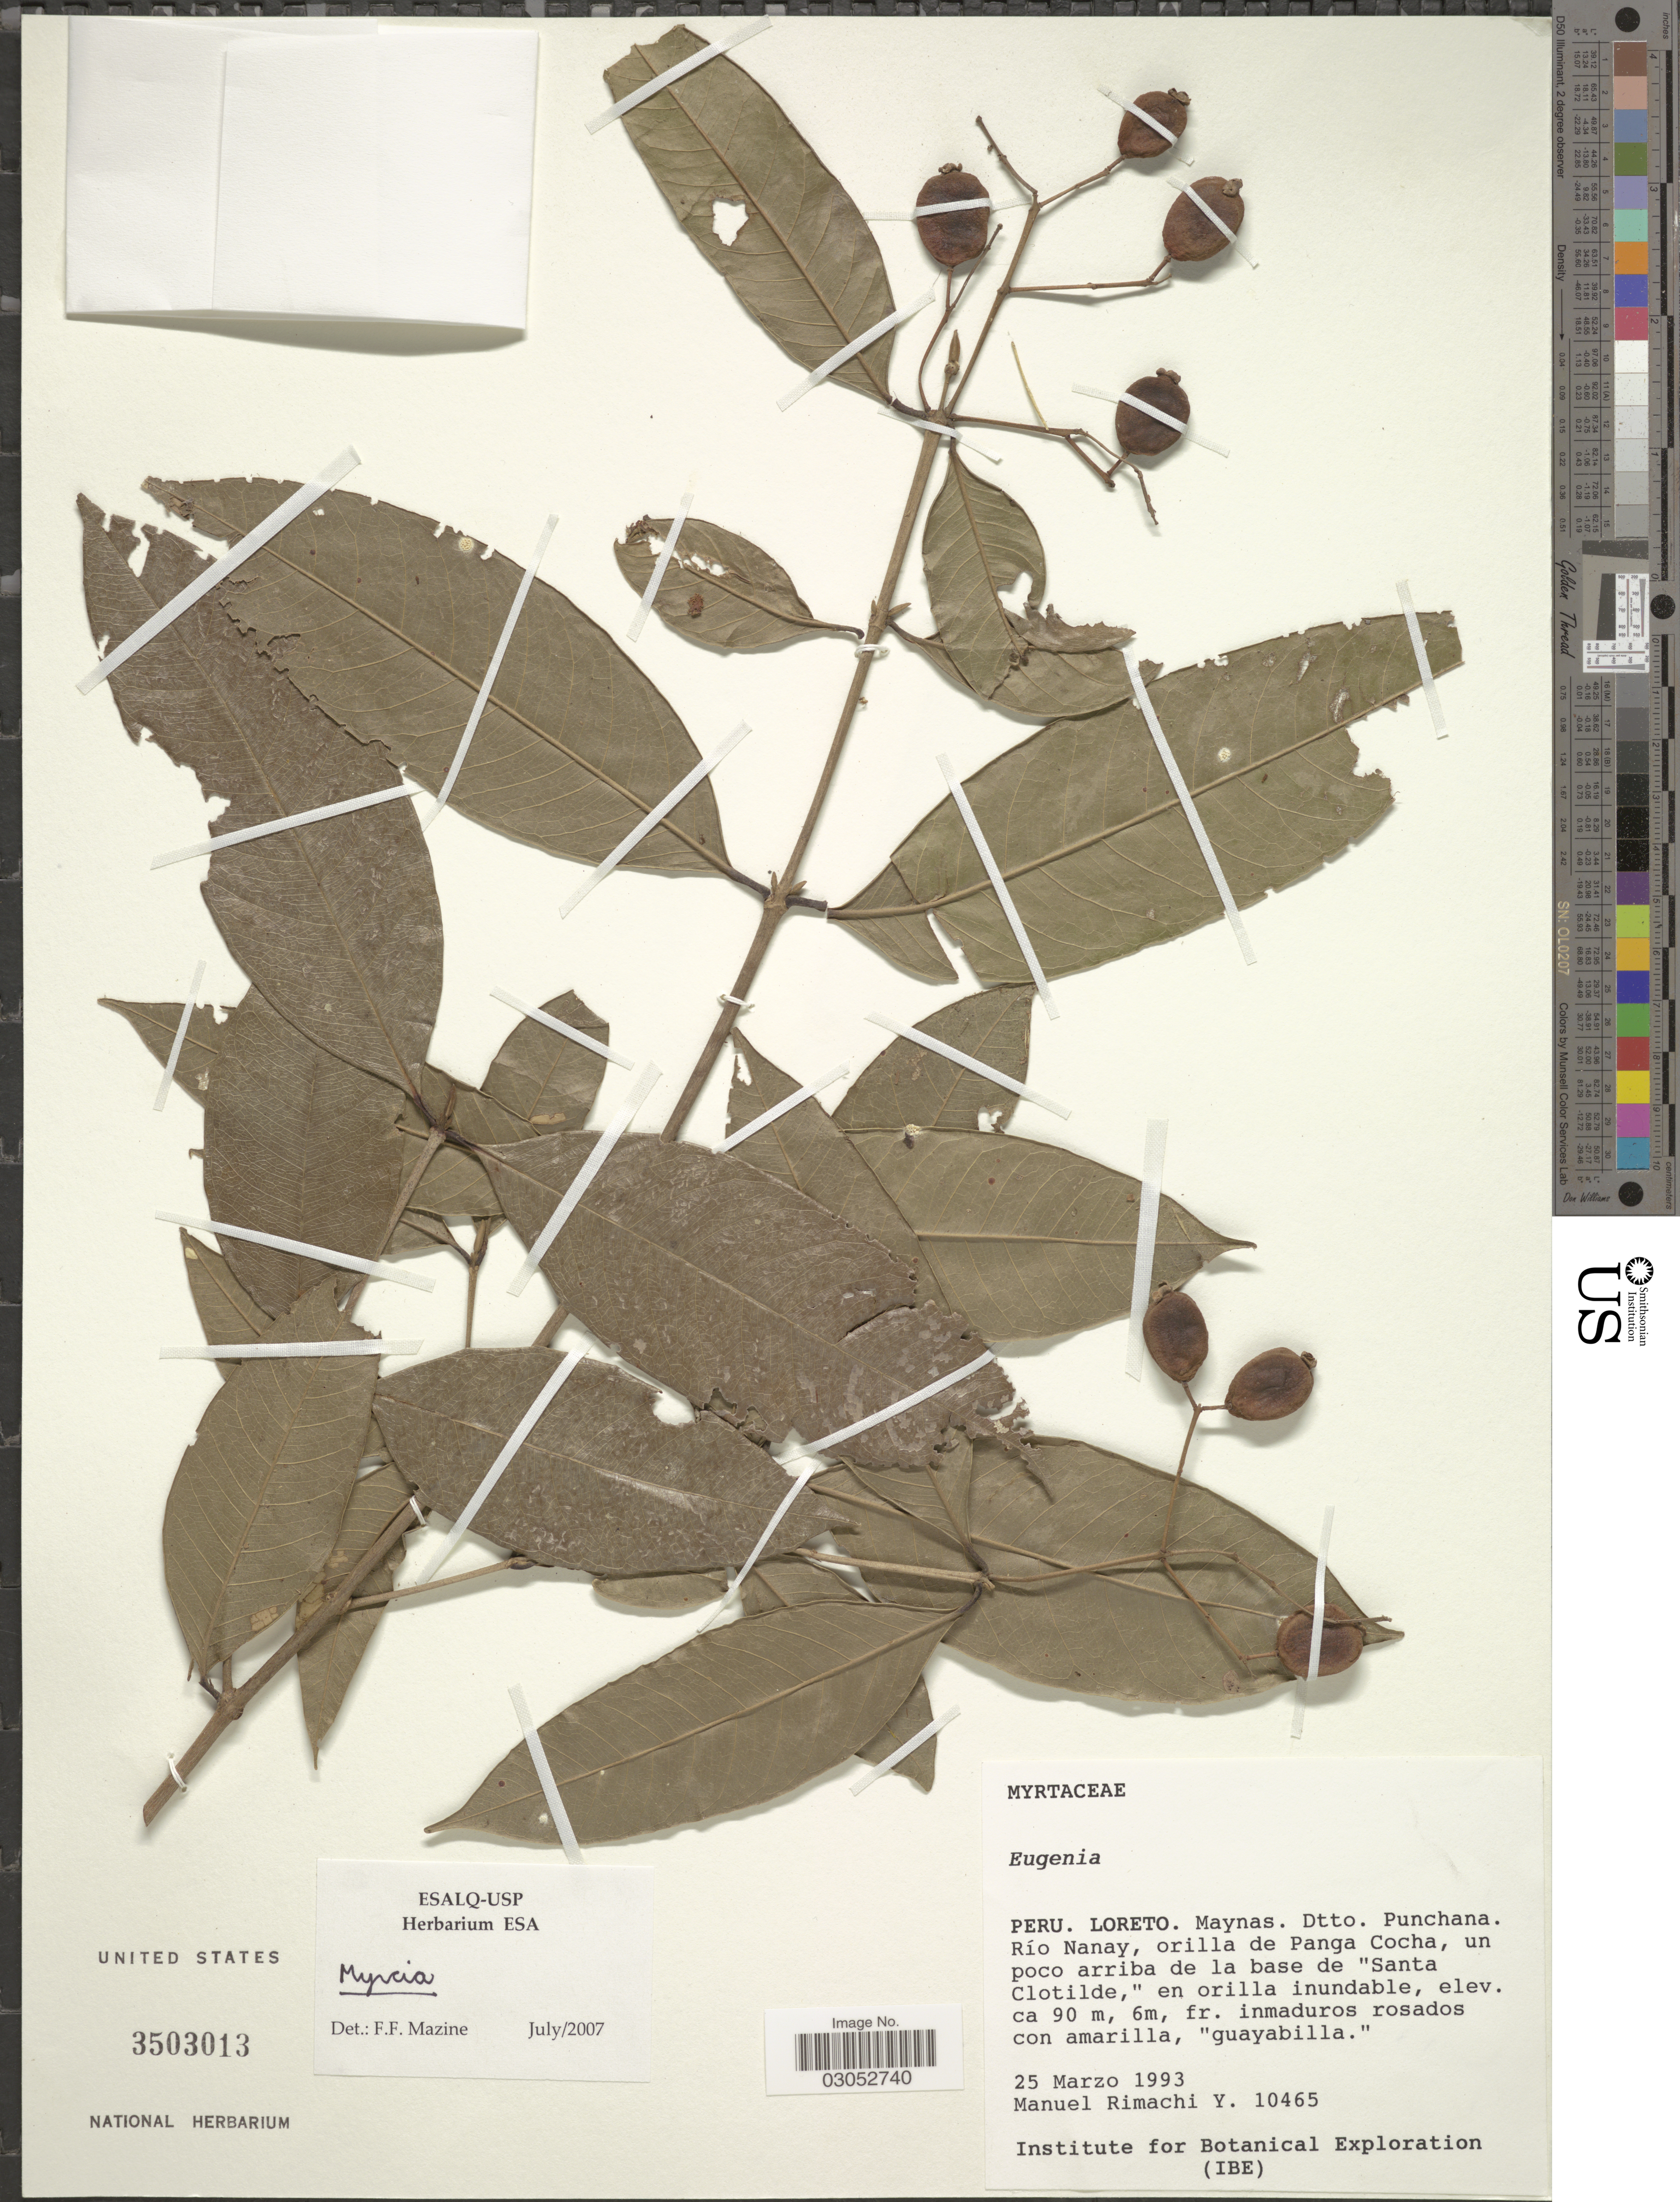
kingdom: Plantae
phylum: Tracheophyta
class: Magnoliopsida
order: Myrtales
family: Myrtaceae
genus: Myrcia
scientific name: Myrcia sp.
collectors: M. Rimachi Y.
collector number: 10465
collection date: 1993-03-25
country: Peru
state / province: Loreto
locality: Maynas. Dtto. Punchana. Río Nanay, orilla de Panga Cocha, un poco arriba de la base de "Santa Clotilde".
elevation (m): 90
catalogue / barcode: US 3503013